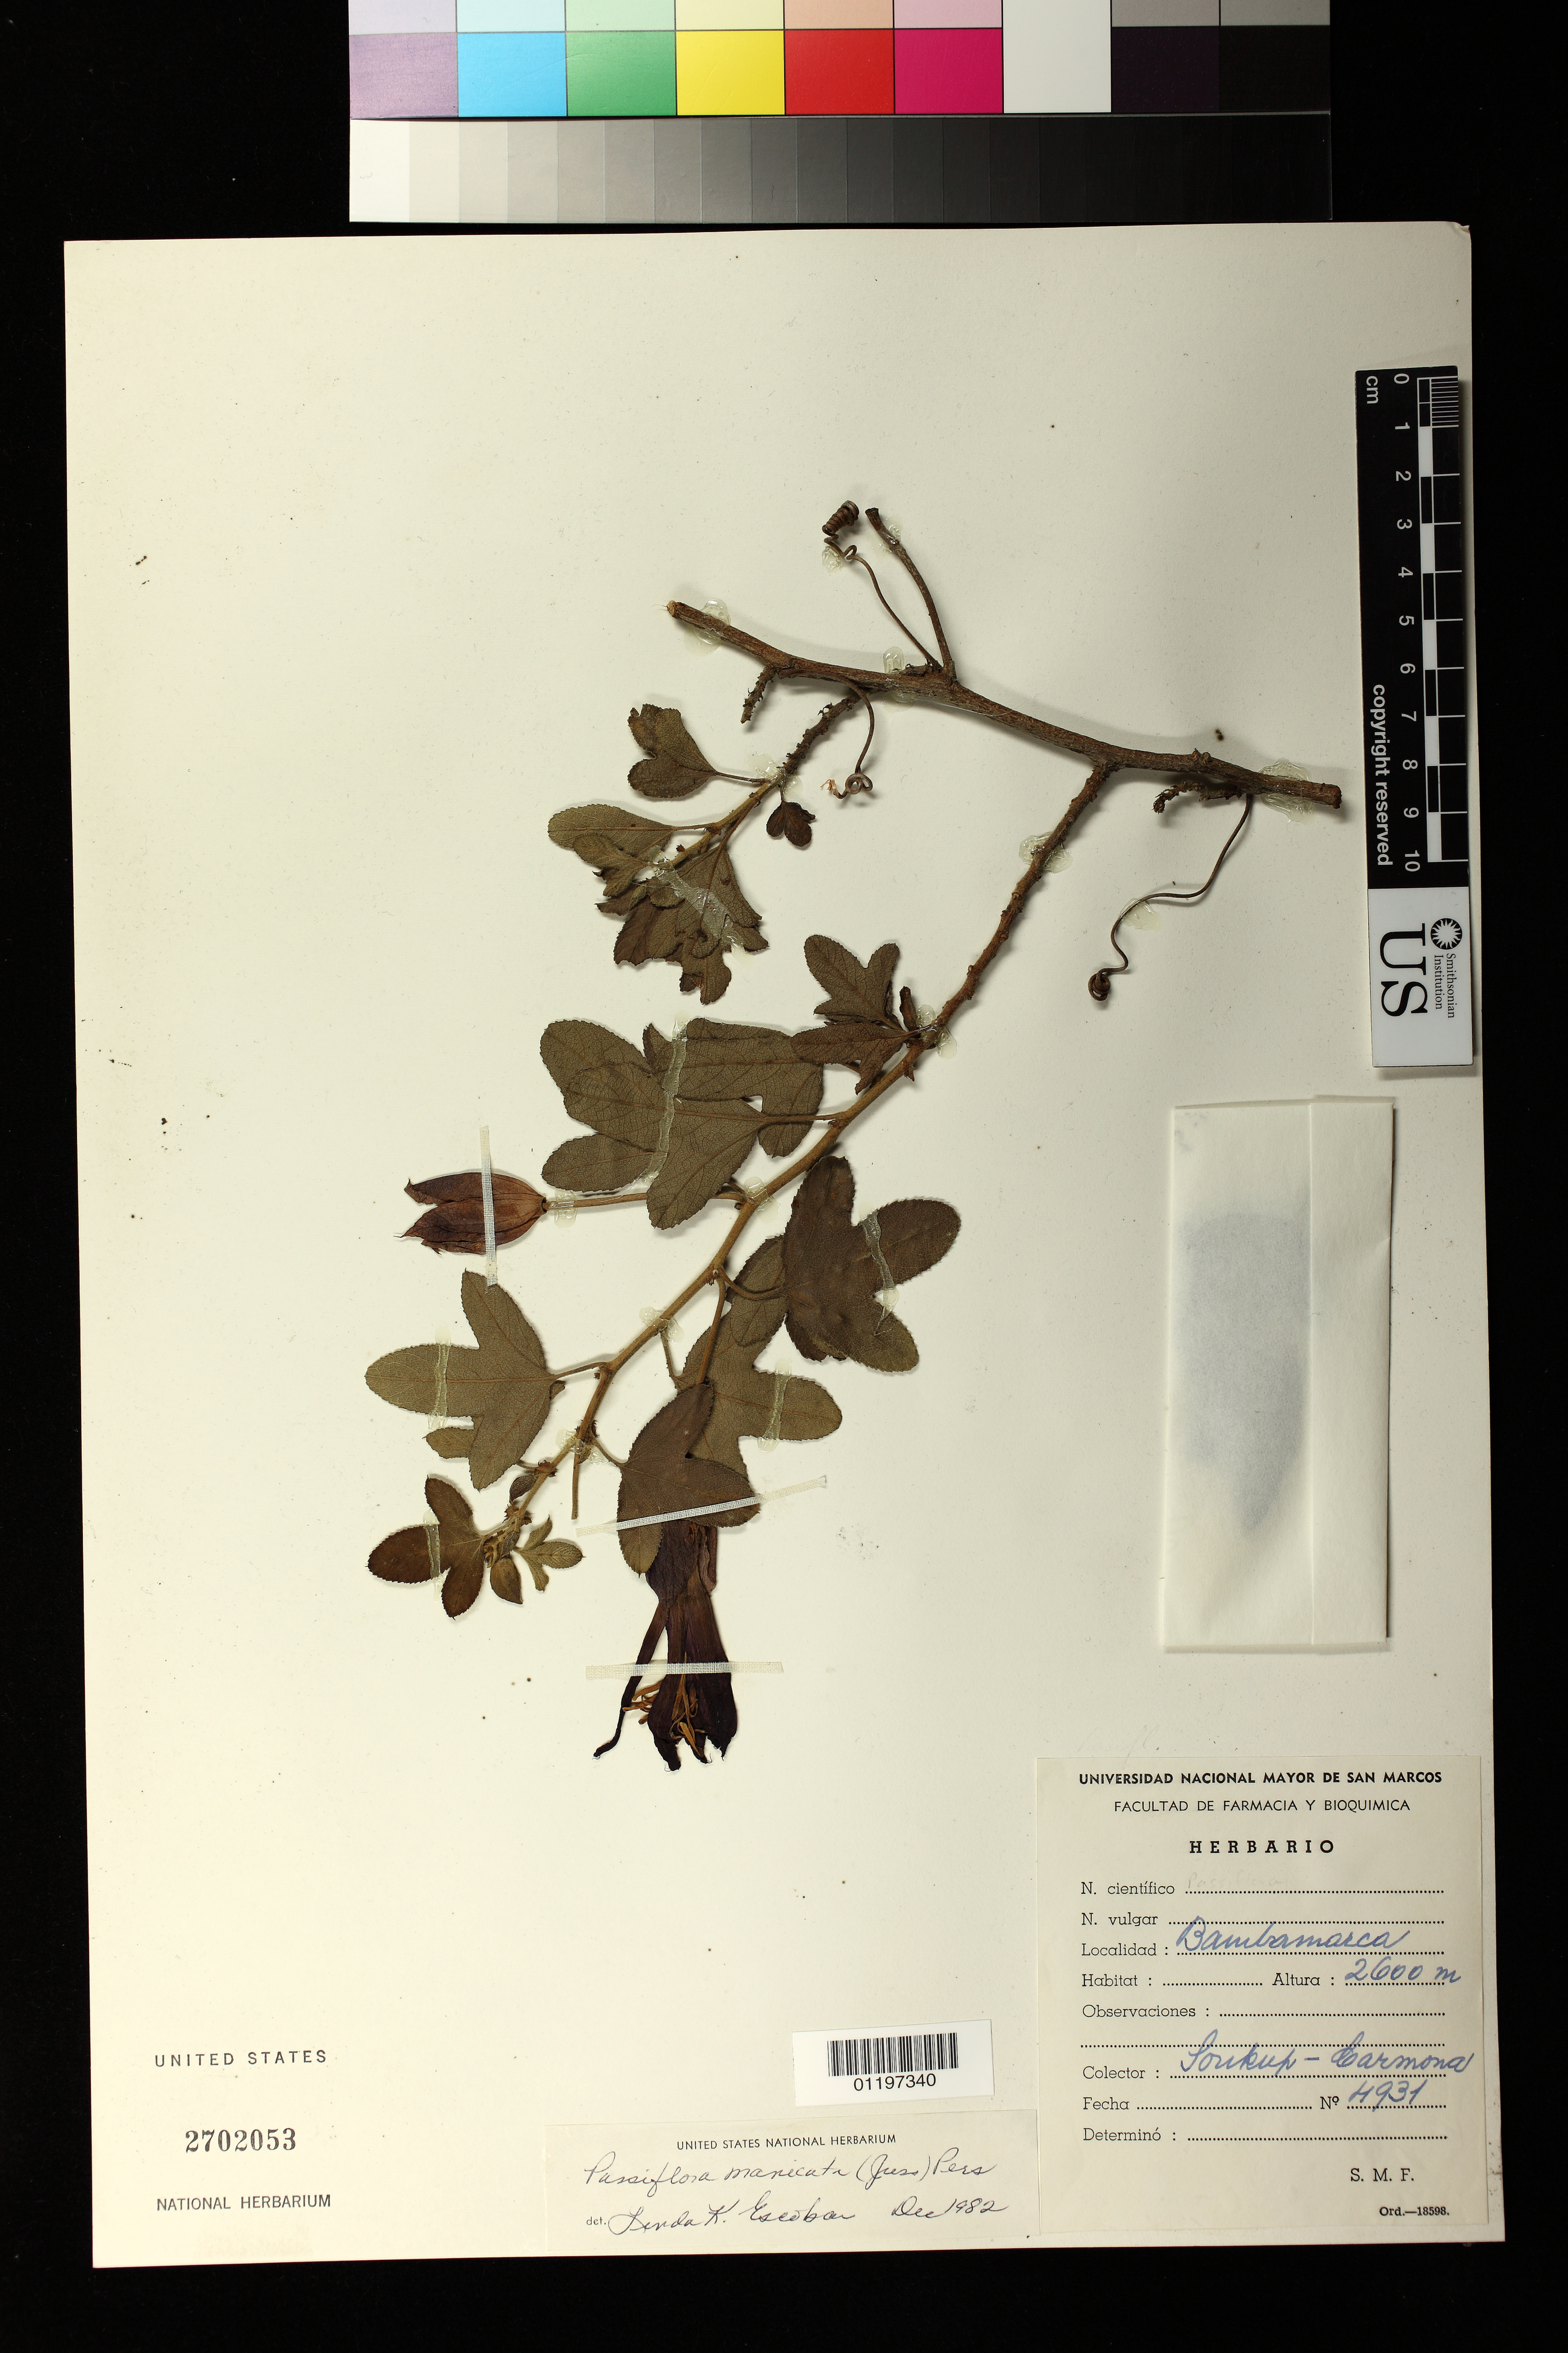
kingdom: Plantae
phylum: Tracheophyta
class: Magnoliopsida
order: Malpighiales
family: Passifloraceae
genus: Passiflora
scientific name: Passiflora manicata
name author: (Juss.) Pers.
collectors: Soukup-Carmona, --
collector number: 4931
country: Peru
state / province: Cajamarca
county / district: Hualgayoc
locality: Bambamarca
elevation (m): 2600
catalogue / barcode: US 2702053